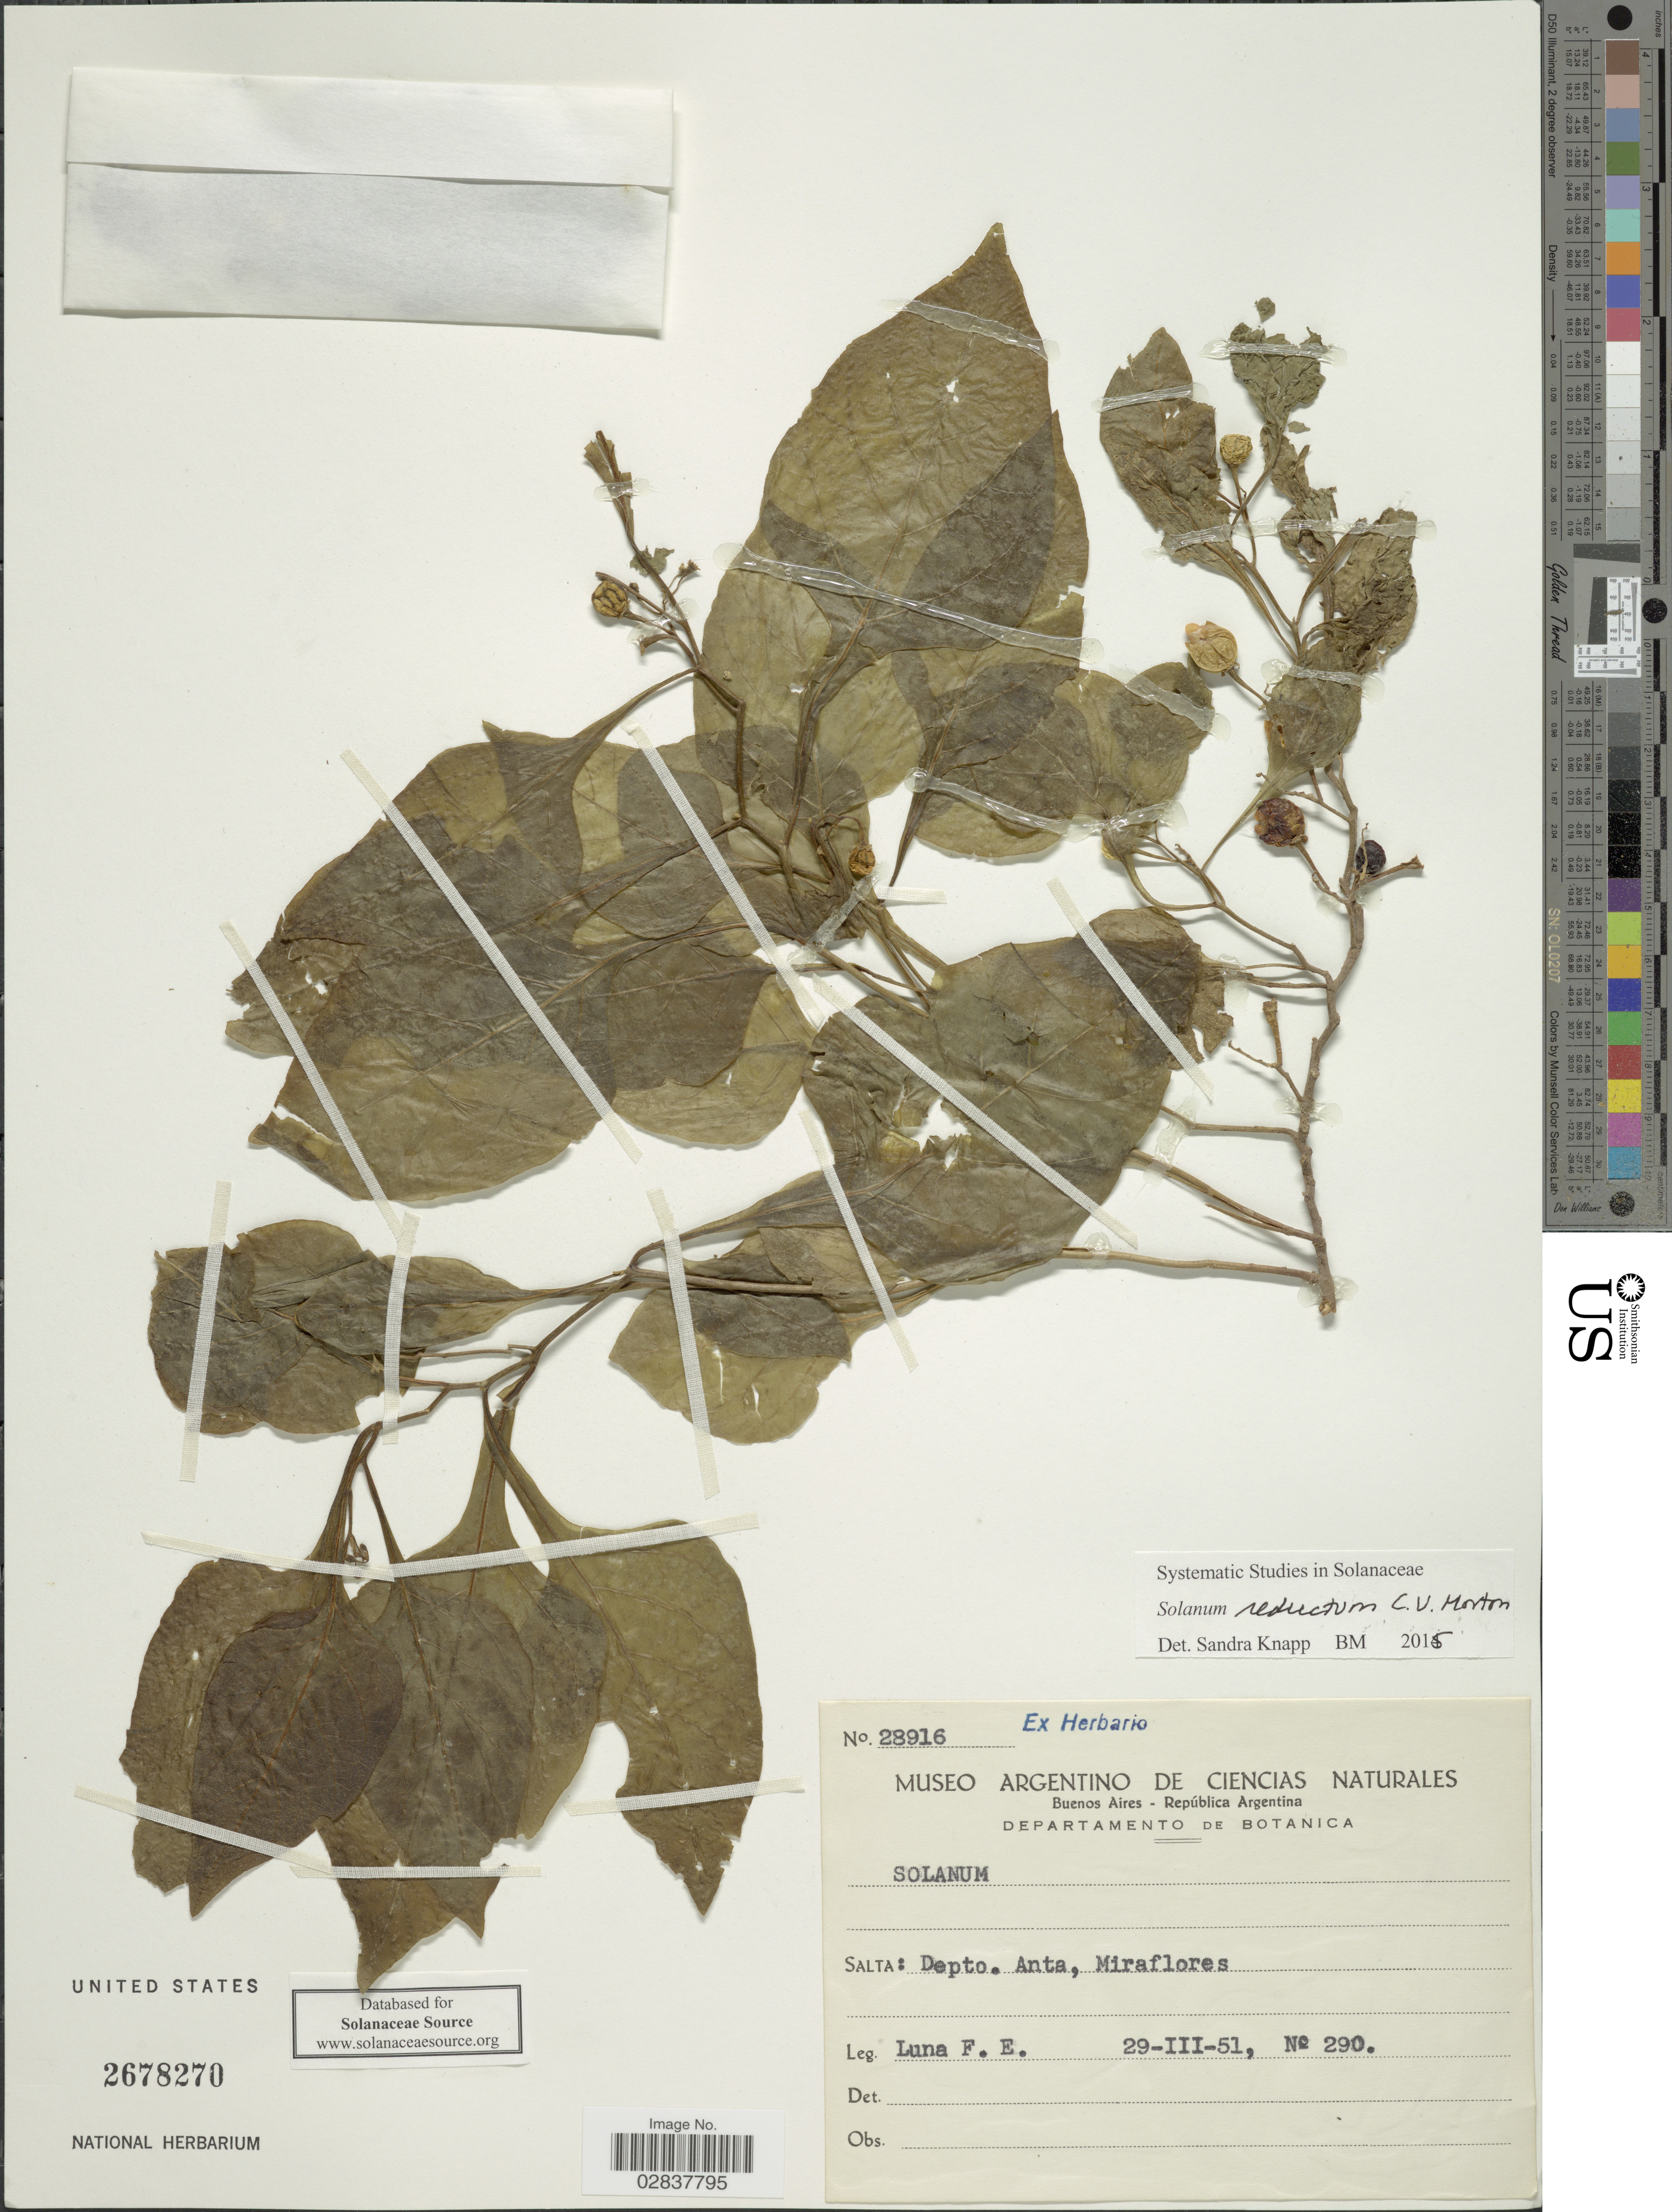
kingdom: Plantae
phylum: Tracheophyta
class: Magnoliopsida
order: Solanales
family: Solanaceae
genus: Solanum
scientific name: Solanum reductum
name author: C.V. Morton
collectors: F. E. Luna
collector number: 290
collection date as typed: Transcribed d/m/y: 29/3/51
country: Argentina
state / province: Salta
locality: Depto. Ana, Miraflores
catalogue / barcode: US 2678270